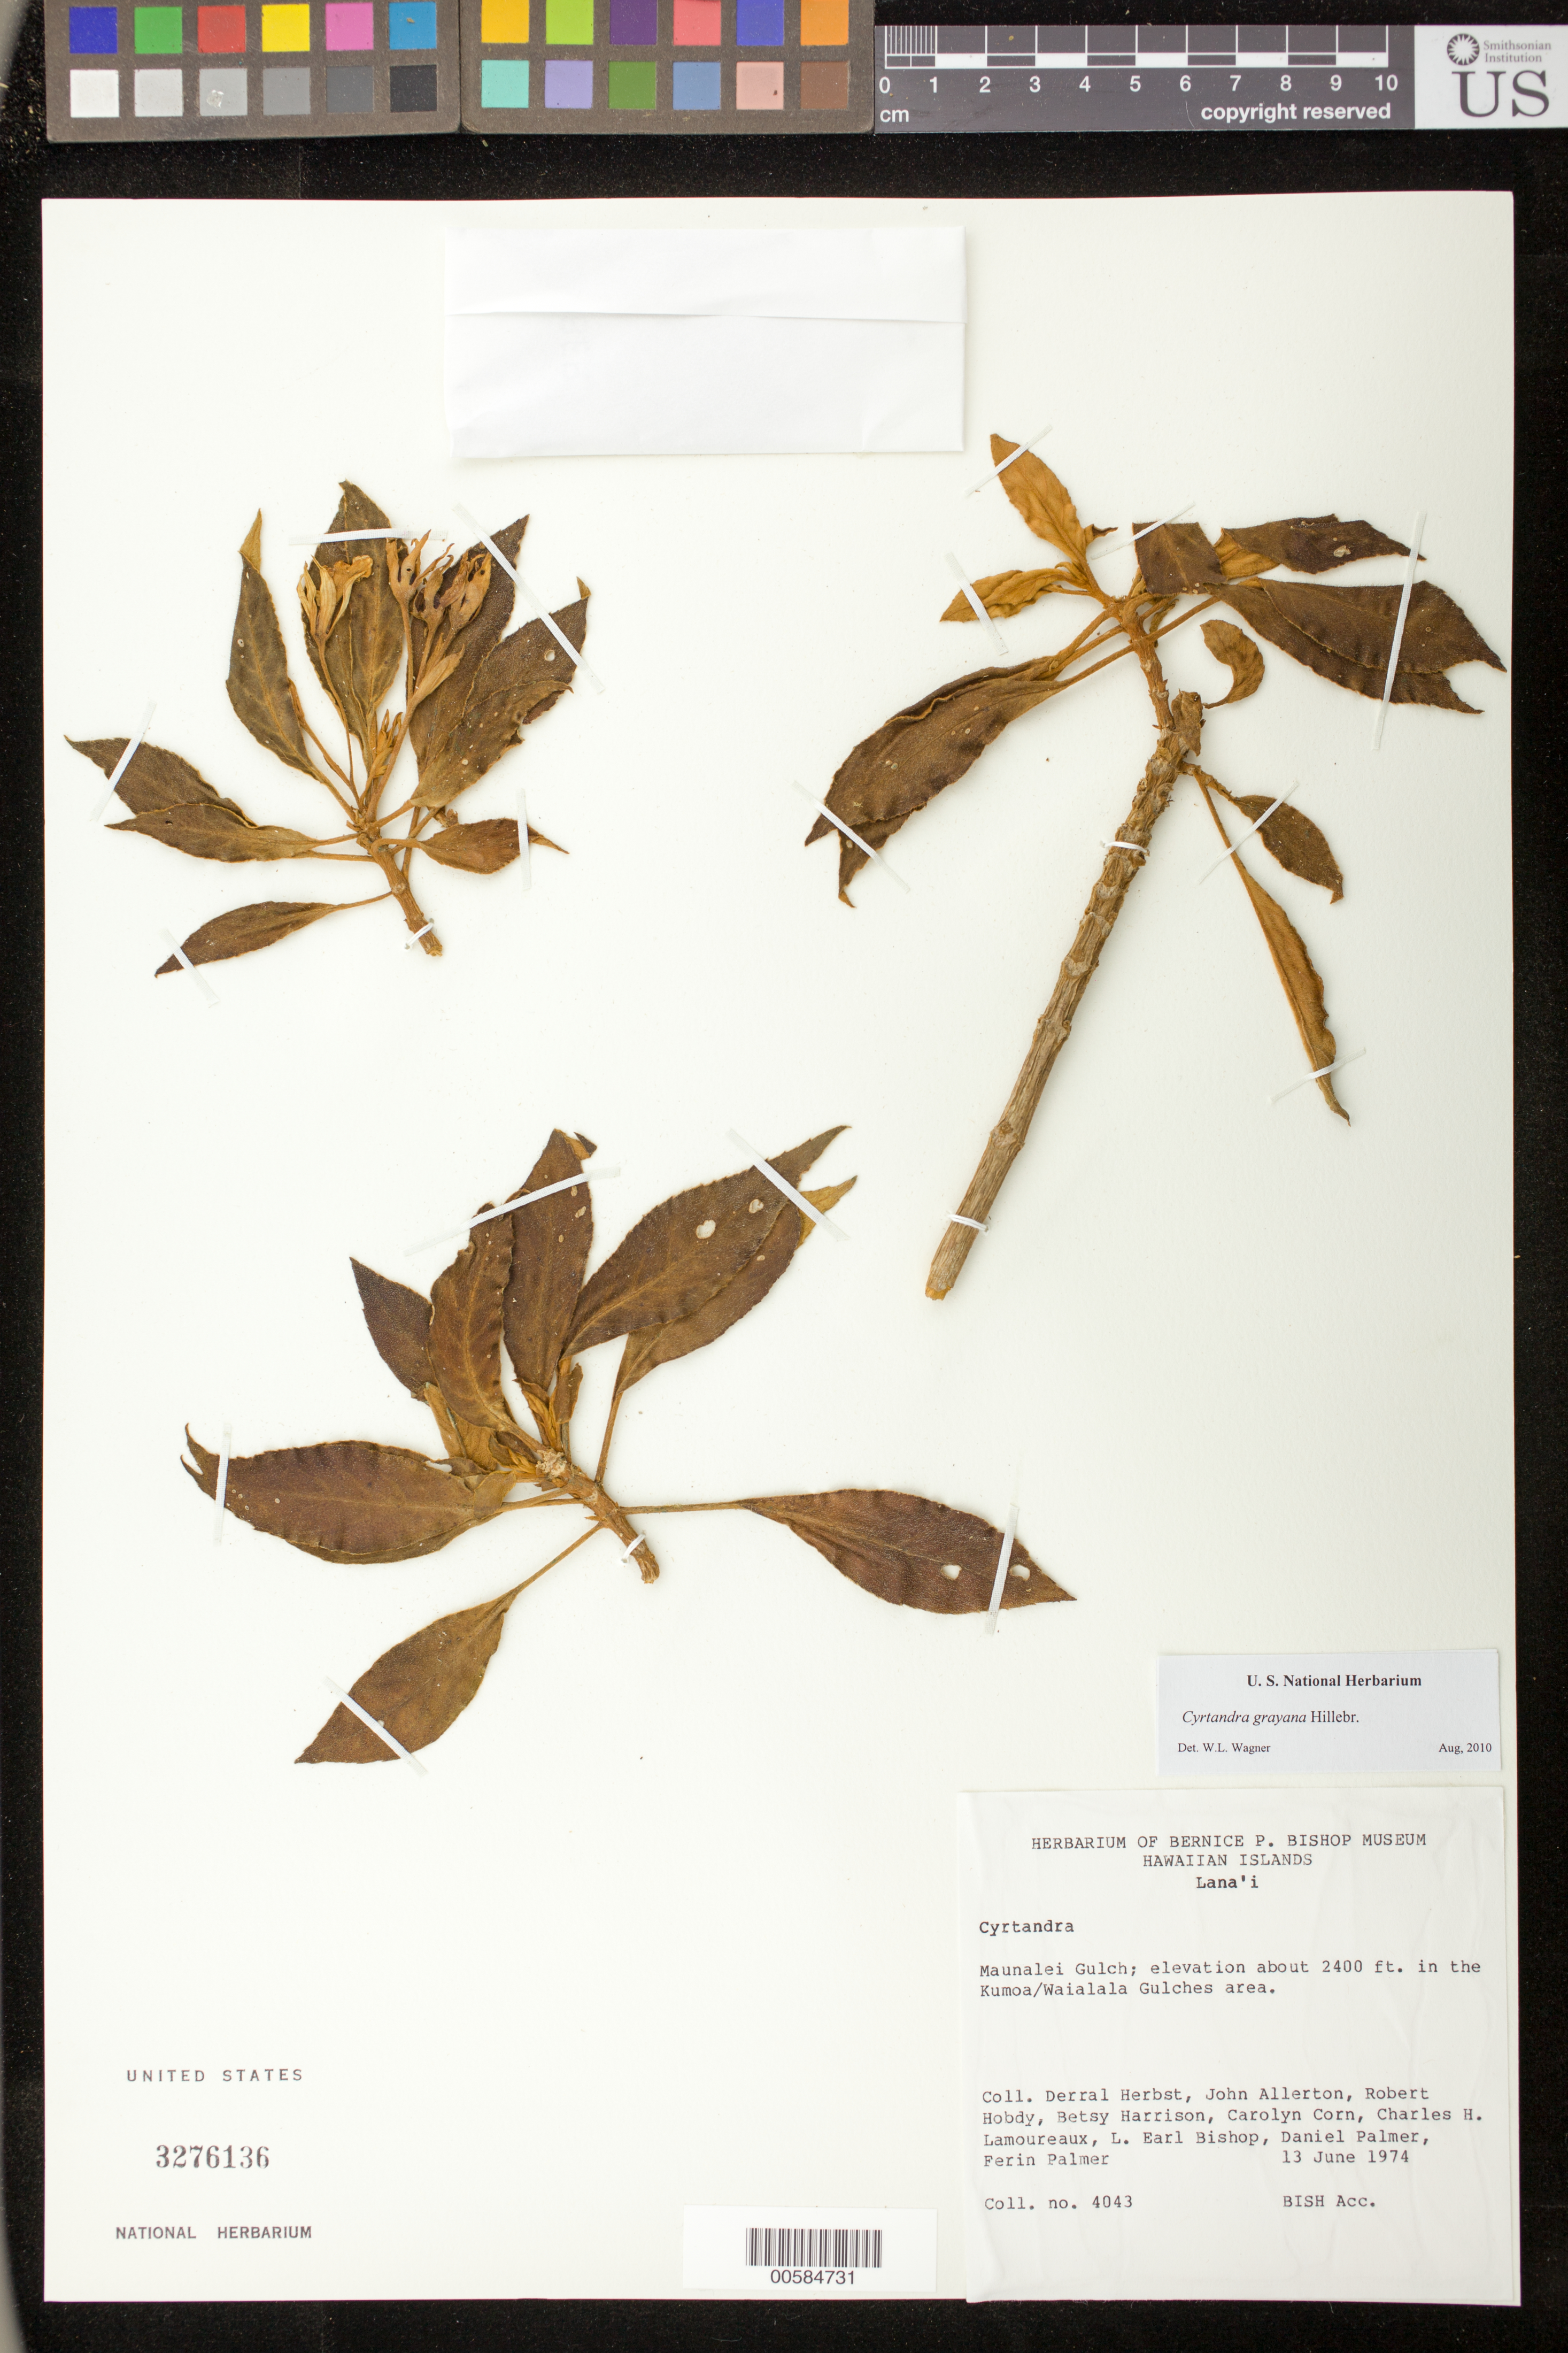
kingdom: Plantae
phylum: Tracheophyta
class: Magnoliopsida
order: Lamiales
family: Gesneriaceae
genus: Cyrtandra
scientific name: Cyrtandra grayana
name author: Hillebr.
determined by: Wagner, W. L., (BOT), Smithsonian Institution - National Museum of Natural History (UNITED STATES)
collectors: D. R. Herbst, J. Allerton, R. Hobdy, B. Harrison & Corn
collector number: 4043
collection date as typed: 13 Jun 1974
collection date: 1974-06-13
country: United States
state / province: Hawaii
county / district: Maui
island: Lana'i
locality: Maunalei Gulch; in the Kumoa/Waialala Gulches area.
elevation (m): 732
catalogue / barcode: US 3276136